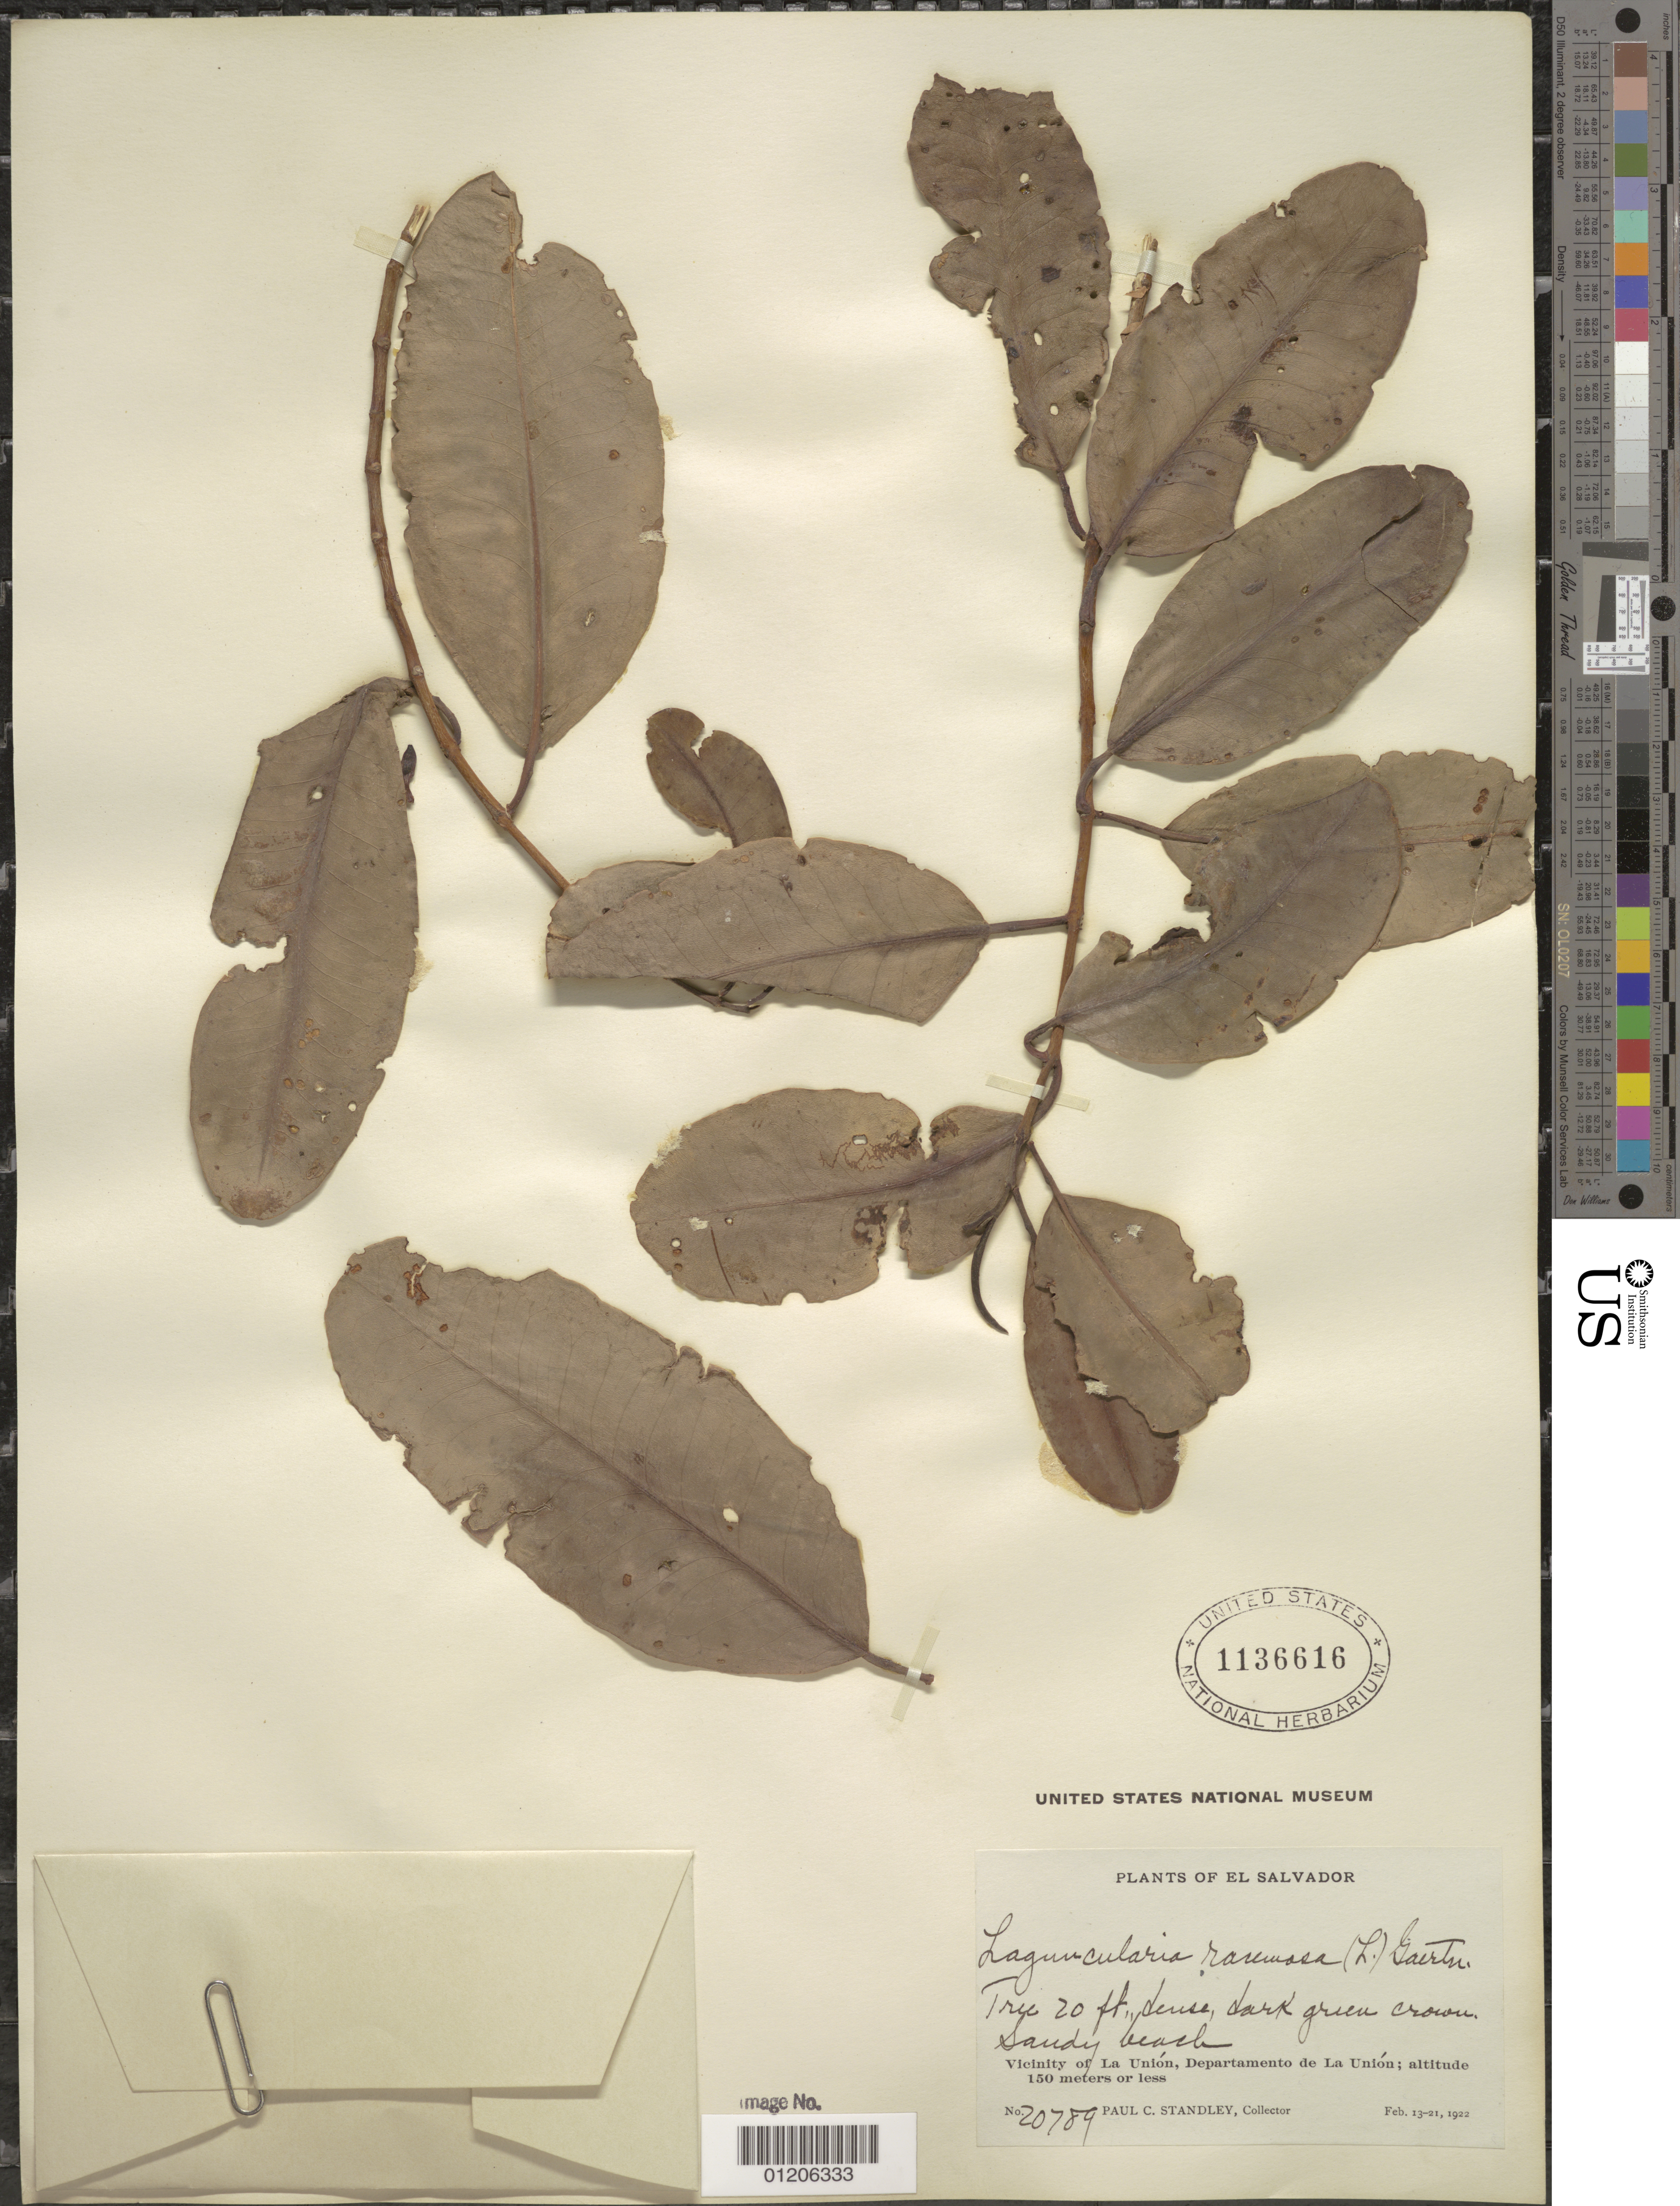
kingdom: Plantae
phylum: Tracheophyta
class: Magnoliopsida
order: Myrtales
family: Combretaceae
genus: Laguncularia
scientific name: Laguncularia racemosa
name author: (L.) C.F. Gaertn.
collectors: P. C. Standley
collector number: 20789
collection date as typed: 13 Feb 1922 to 21 Feb 1922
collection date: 1922-02-13/1922-02-21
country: El Salvador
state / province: La Unión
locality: Vicinity of La Union.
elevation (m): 150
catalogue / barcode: US 1316616